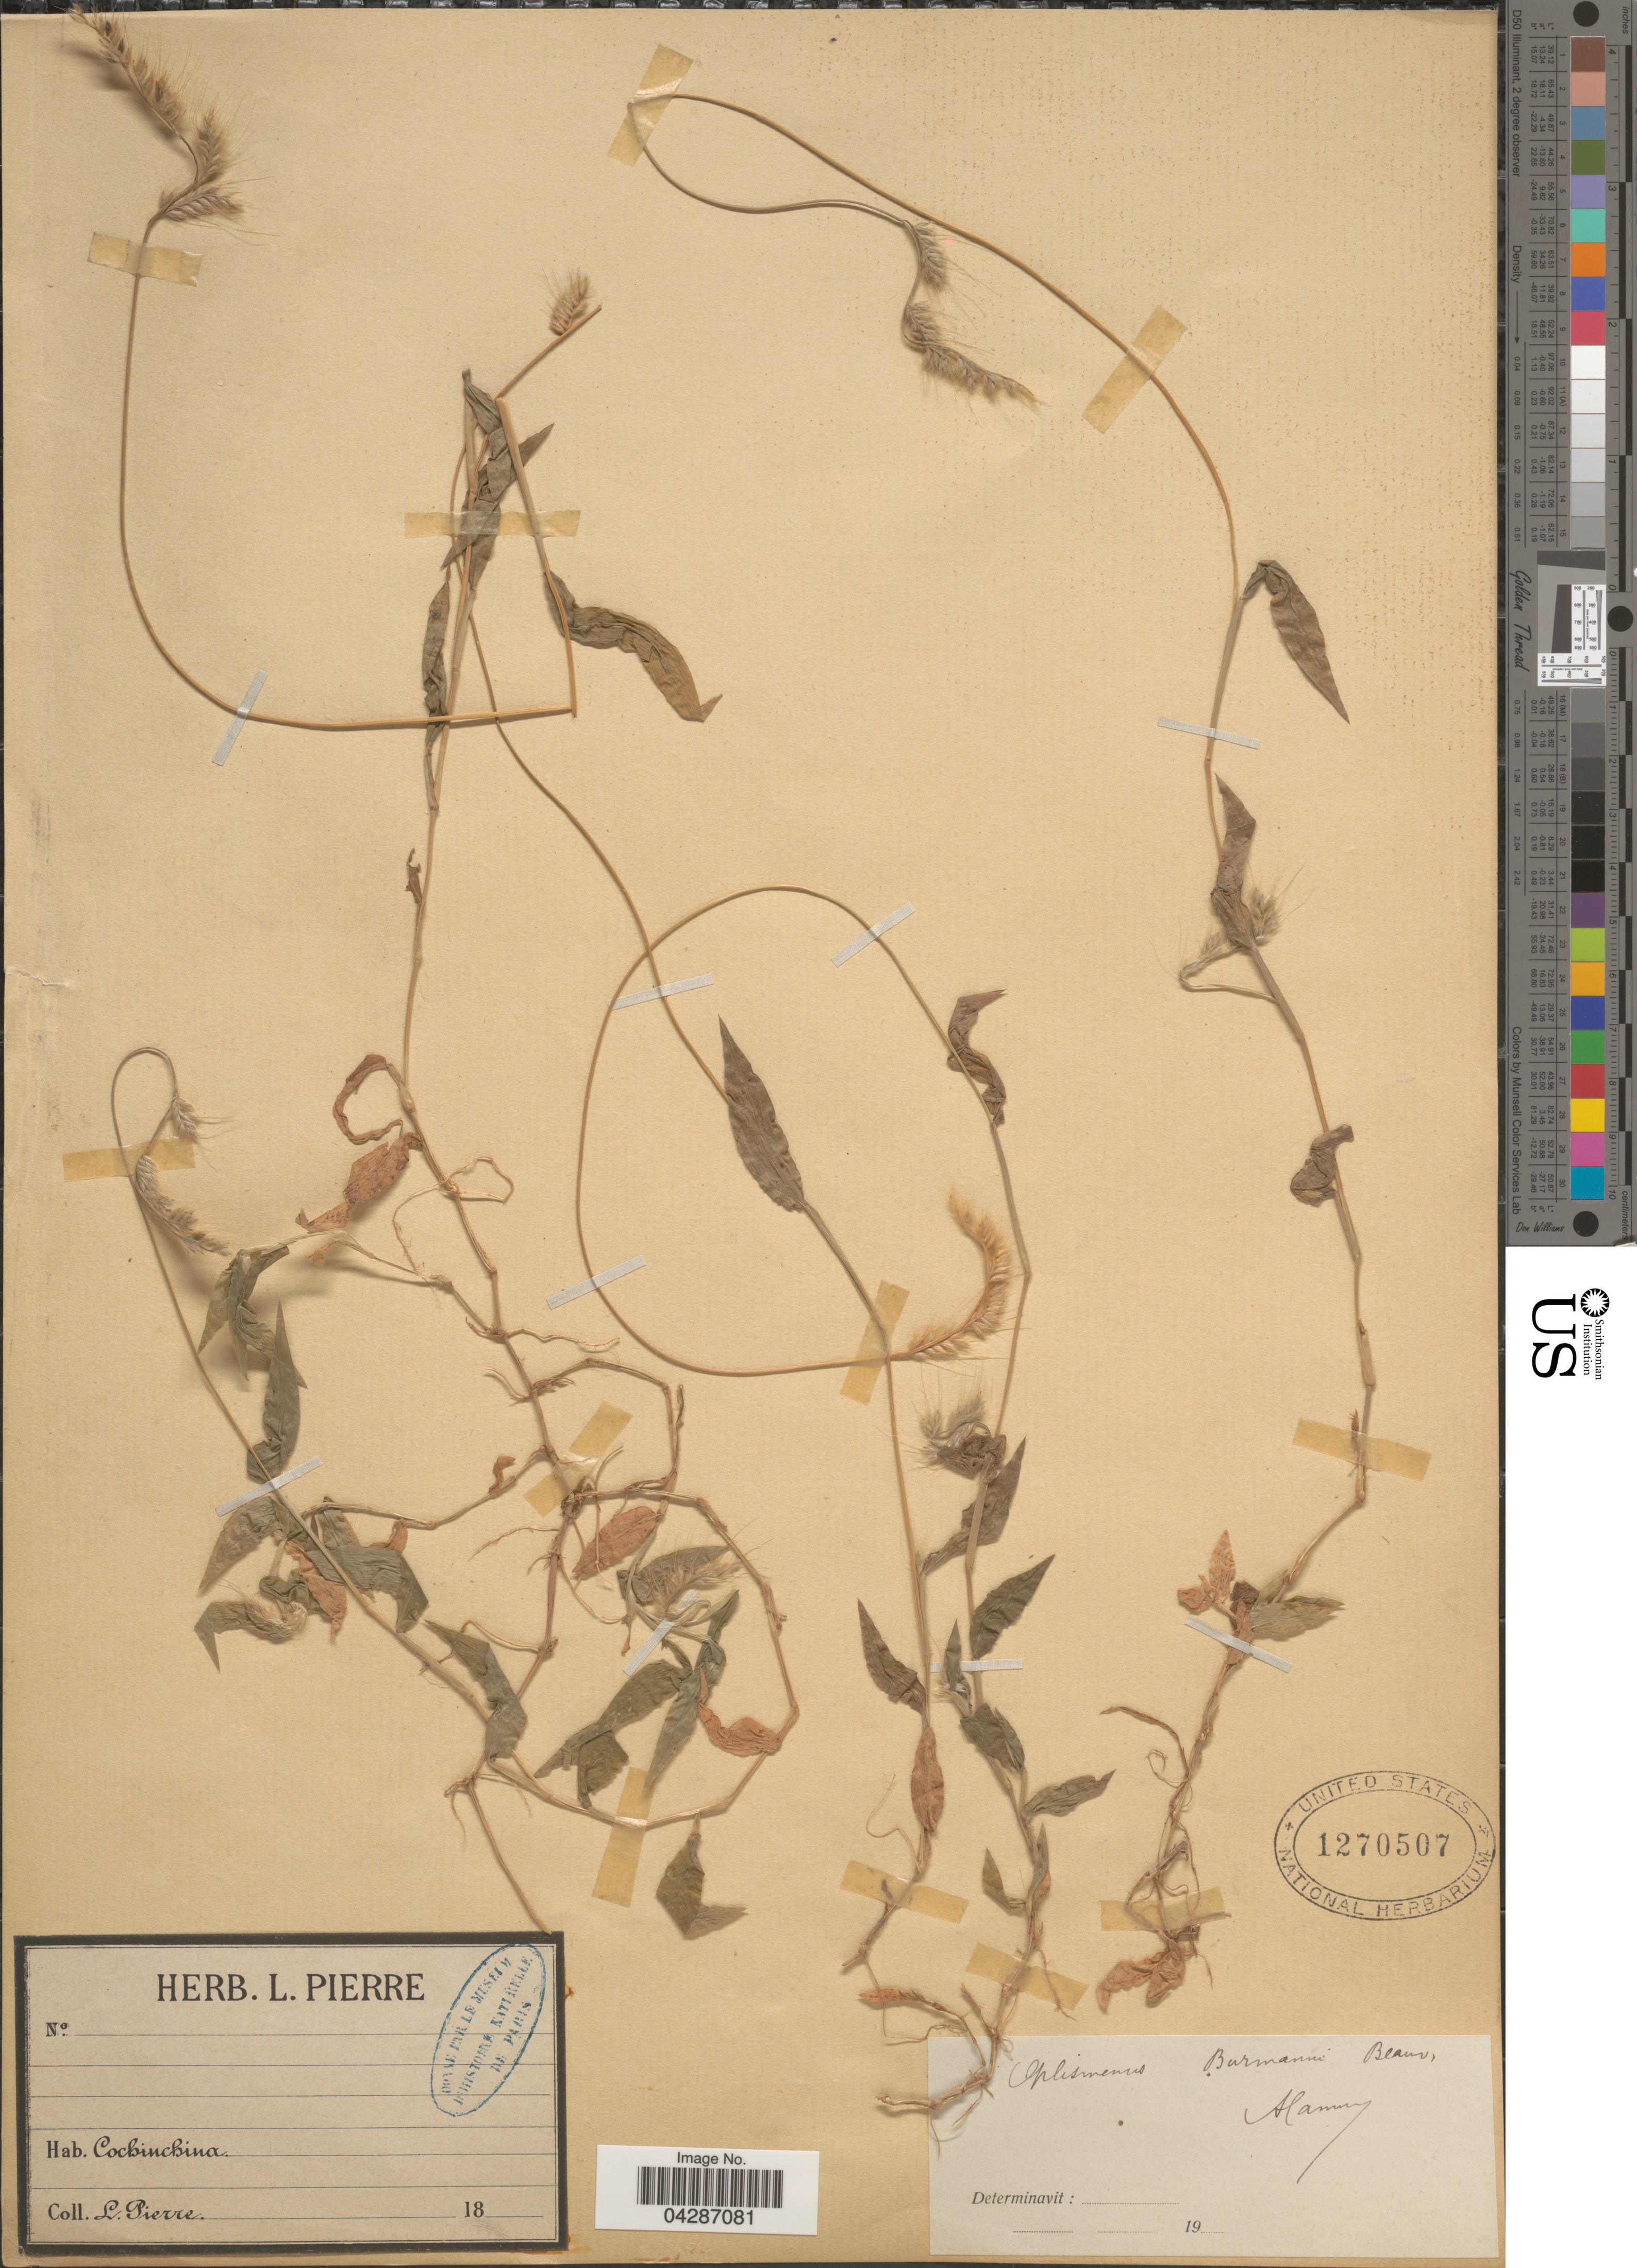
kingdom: Plantae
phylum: Tracheophyta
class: Liliopsida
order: Poales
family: Poaceae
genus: Oplismenus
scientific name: Oplismenus burmannii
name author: (Retz.) P. Beauv.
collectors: L. Pierre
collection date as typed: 18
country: Vietnam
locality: Cochinchina.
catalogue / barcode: US 1270507